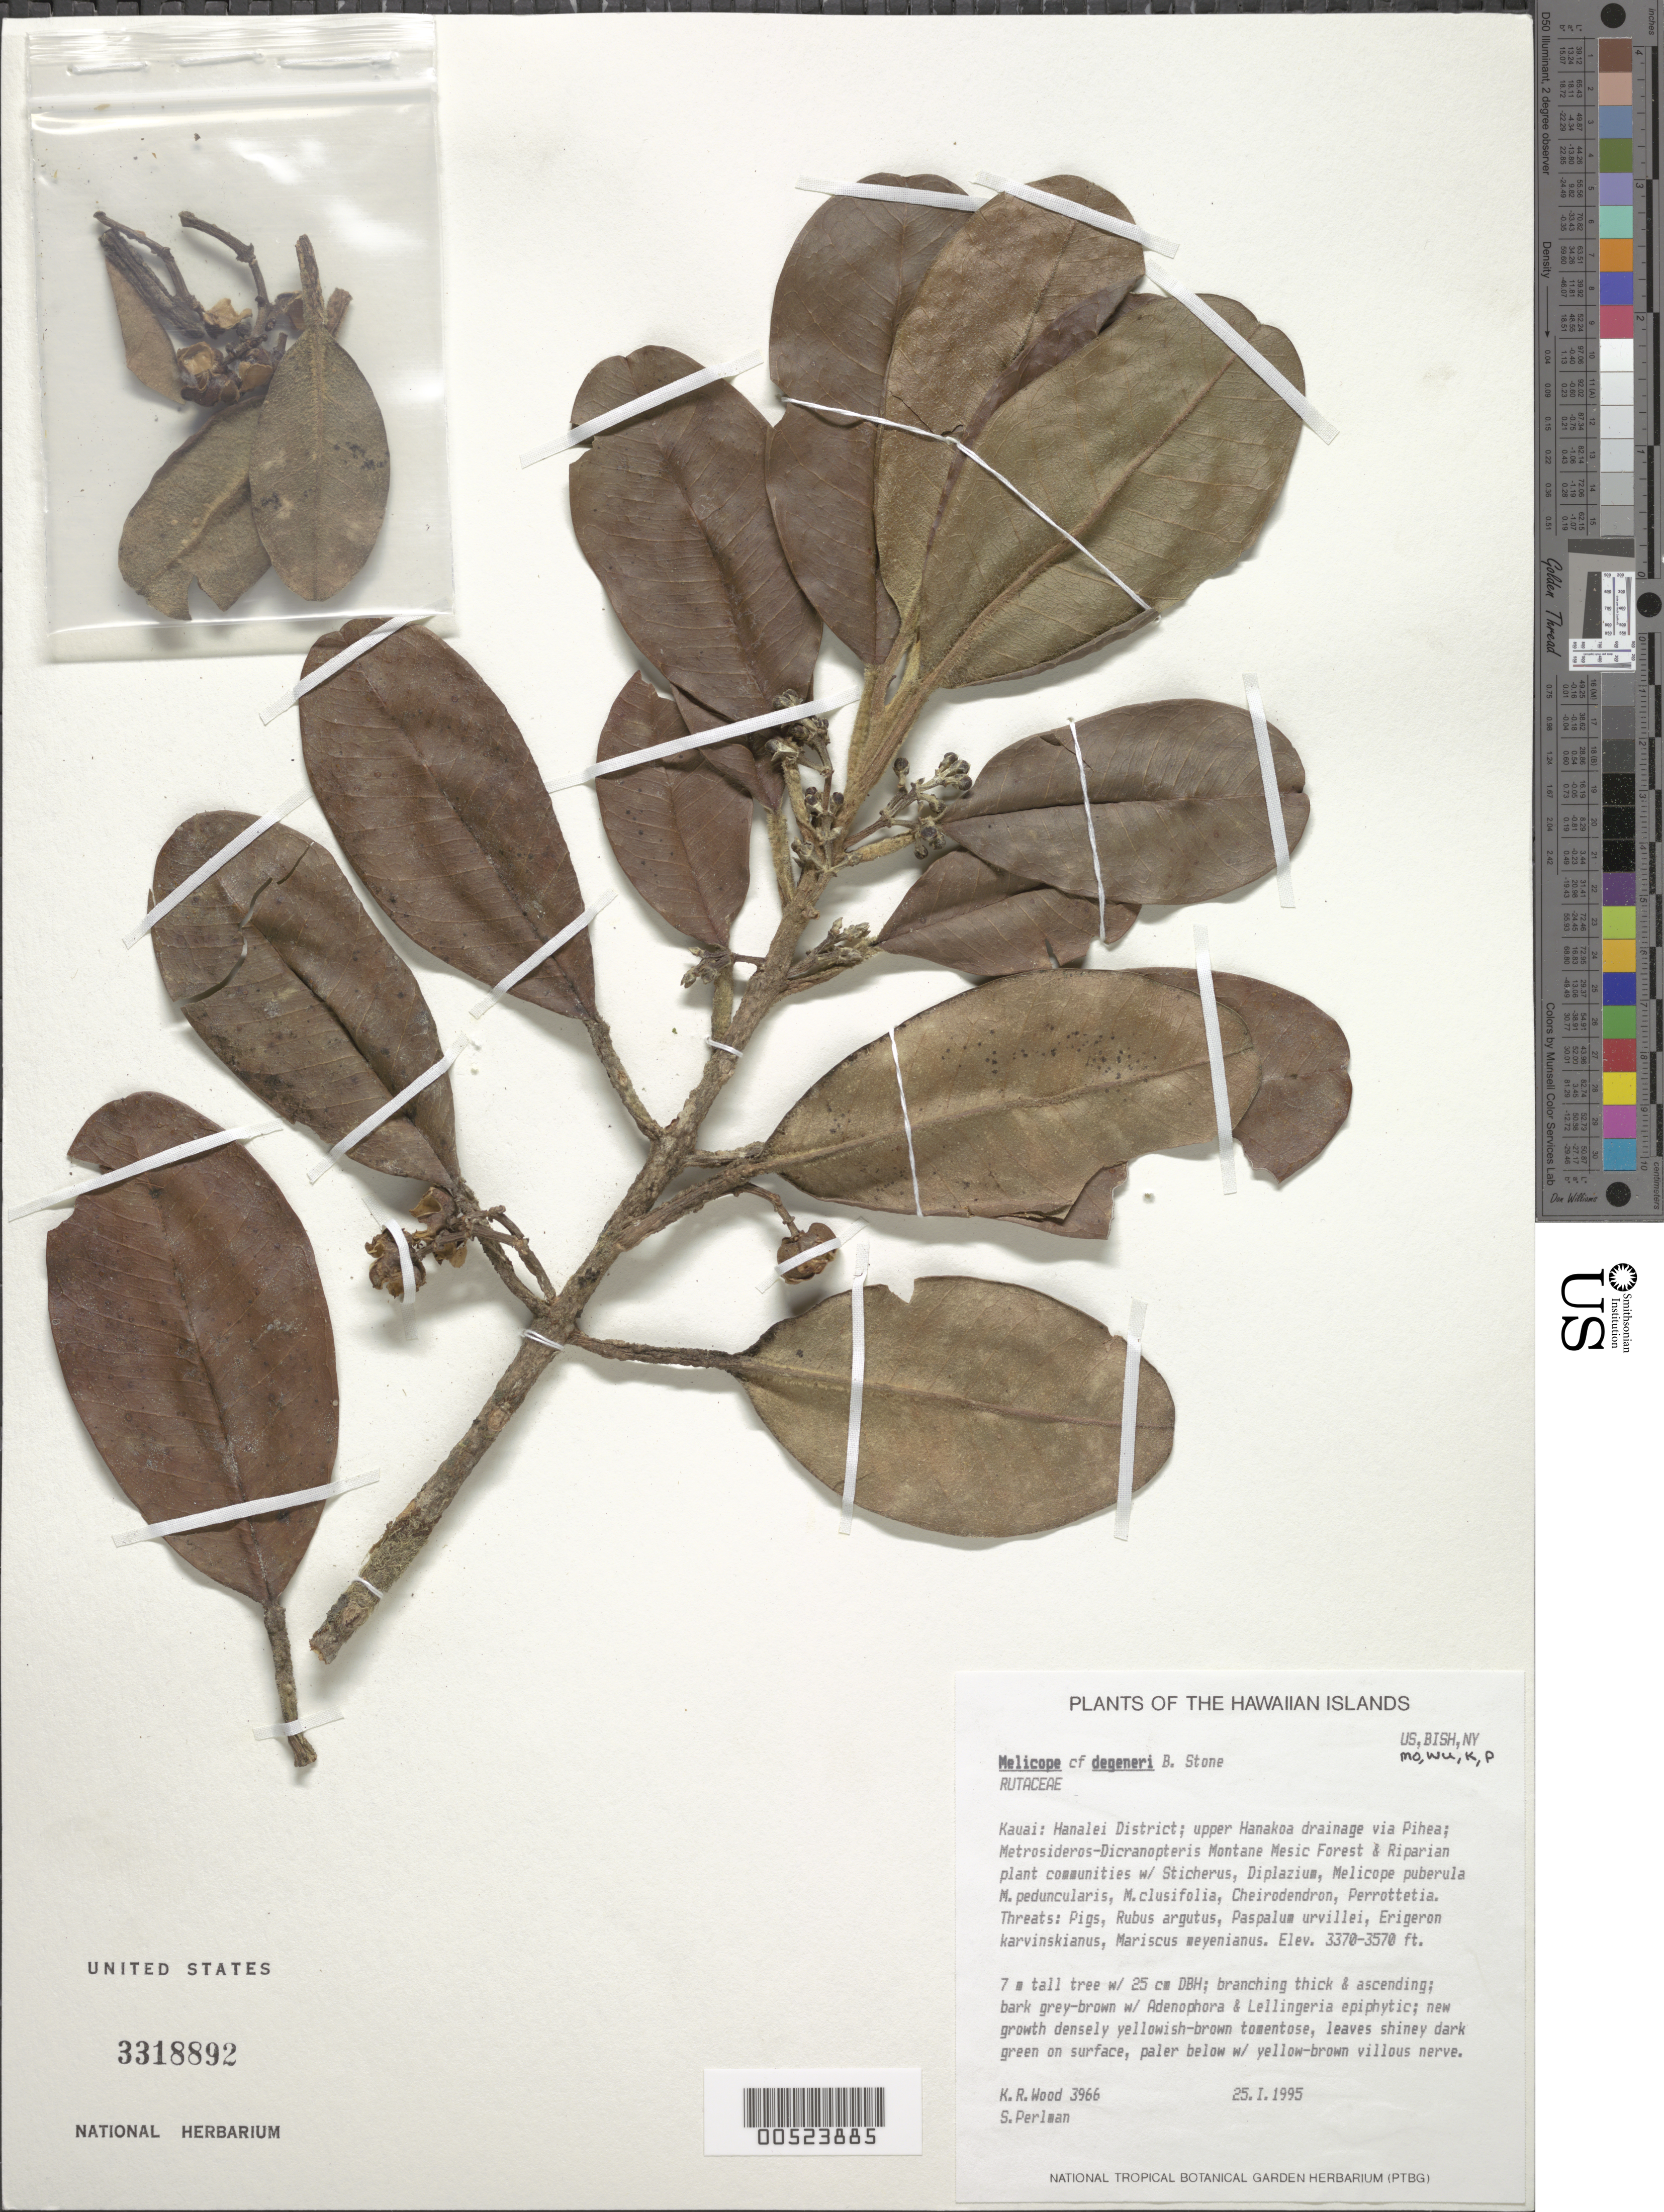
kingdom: Plantae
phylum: Tracheophyta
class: Magnoliopsida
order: Sapindales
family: Rutaceae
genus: Melicope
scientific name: Melicope degeneri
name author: (B.C. Stone) T.G. Hartley & B.C. Stone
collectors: K. R. Wood & S. P. Perlman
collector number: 3966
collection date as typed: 25 Jan 1995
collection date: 1995-01-25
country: United States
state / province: Hawaii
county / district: Kauai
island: Kaua'i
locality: Hanalei Dist, upper Hanakoa drainage via Pihea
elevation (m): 1027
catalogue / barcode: US 3318892